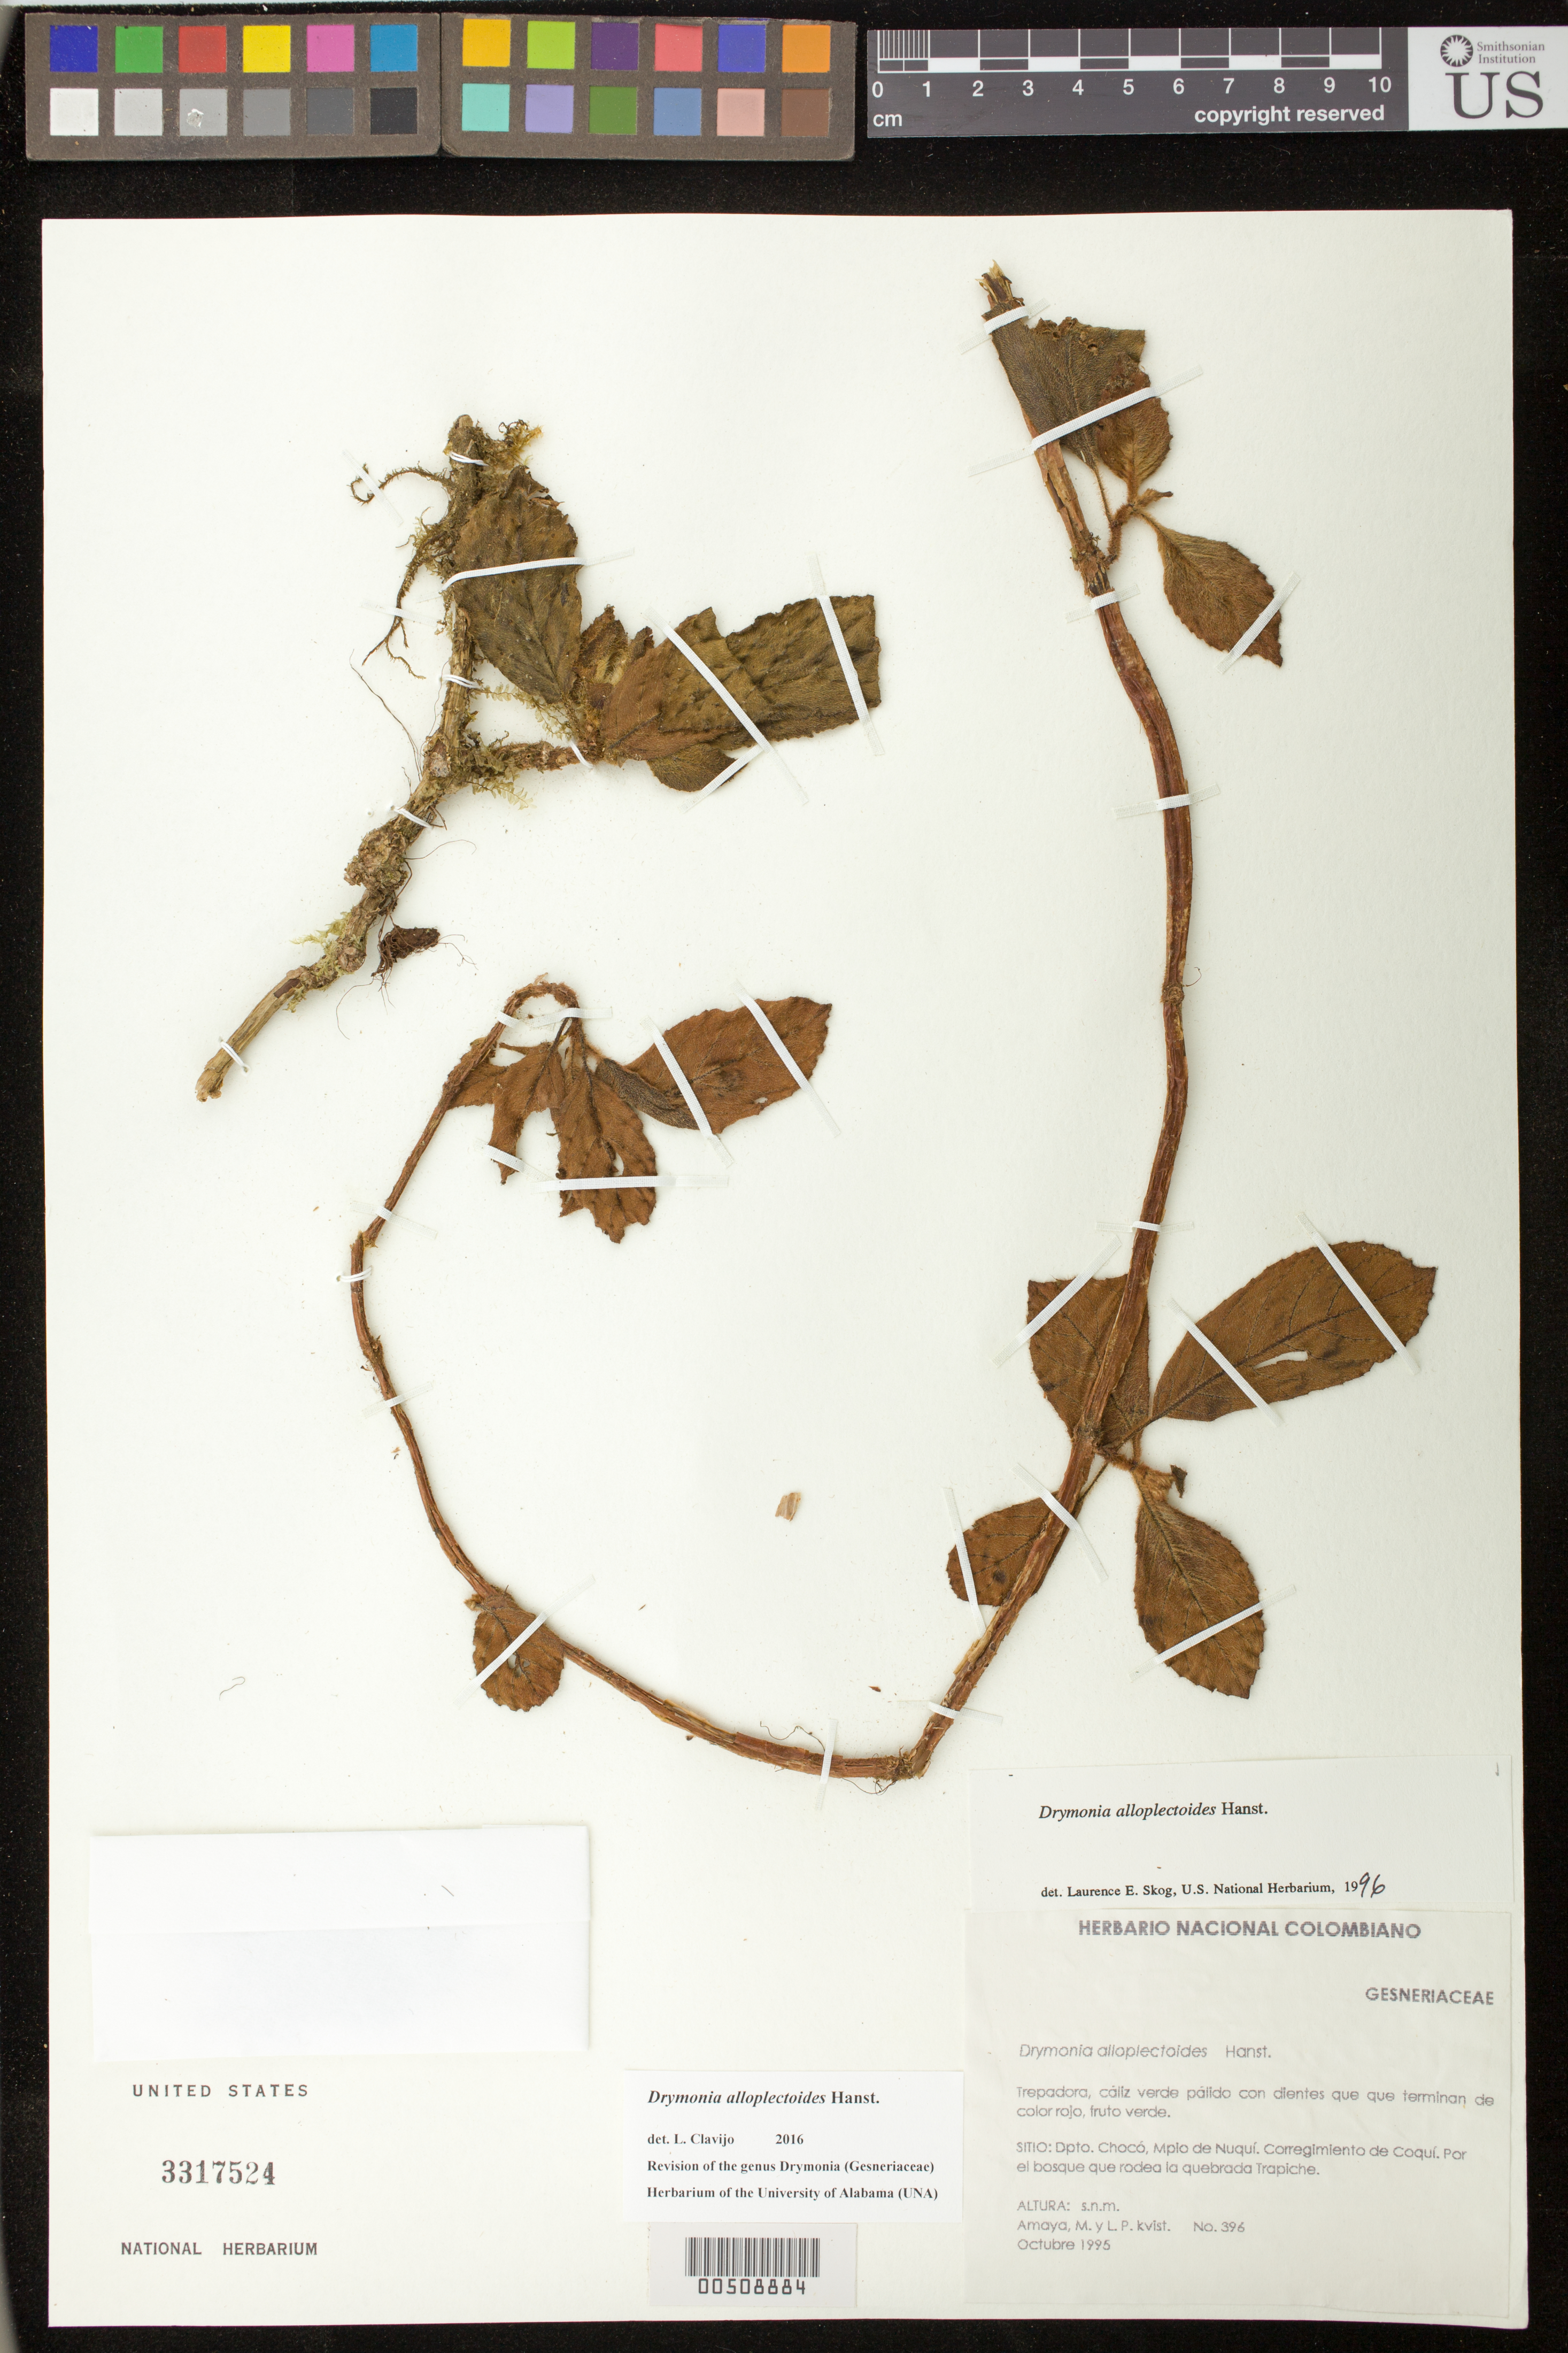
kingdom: Plantae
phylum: Tracheophyta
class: Magnoliopsida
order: Lamiales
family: Gesneriaceae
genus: Drymonia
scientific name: Drymonia alloplectoides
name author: Hanst.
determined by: Skog, Laurence E.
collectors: M. Amaya & L. P. Kvist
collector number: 396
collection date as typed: Oct 1995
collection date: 1995-10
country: Colombia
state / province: Chocó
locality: Mpio. de Nuquí. Corregimiento de Coquí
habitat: Por el bosque que rodea la quebrada Trapiche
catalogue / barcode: US 3317524